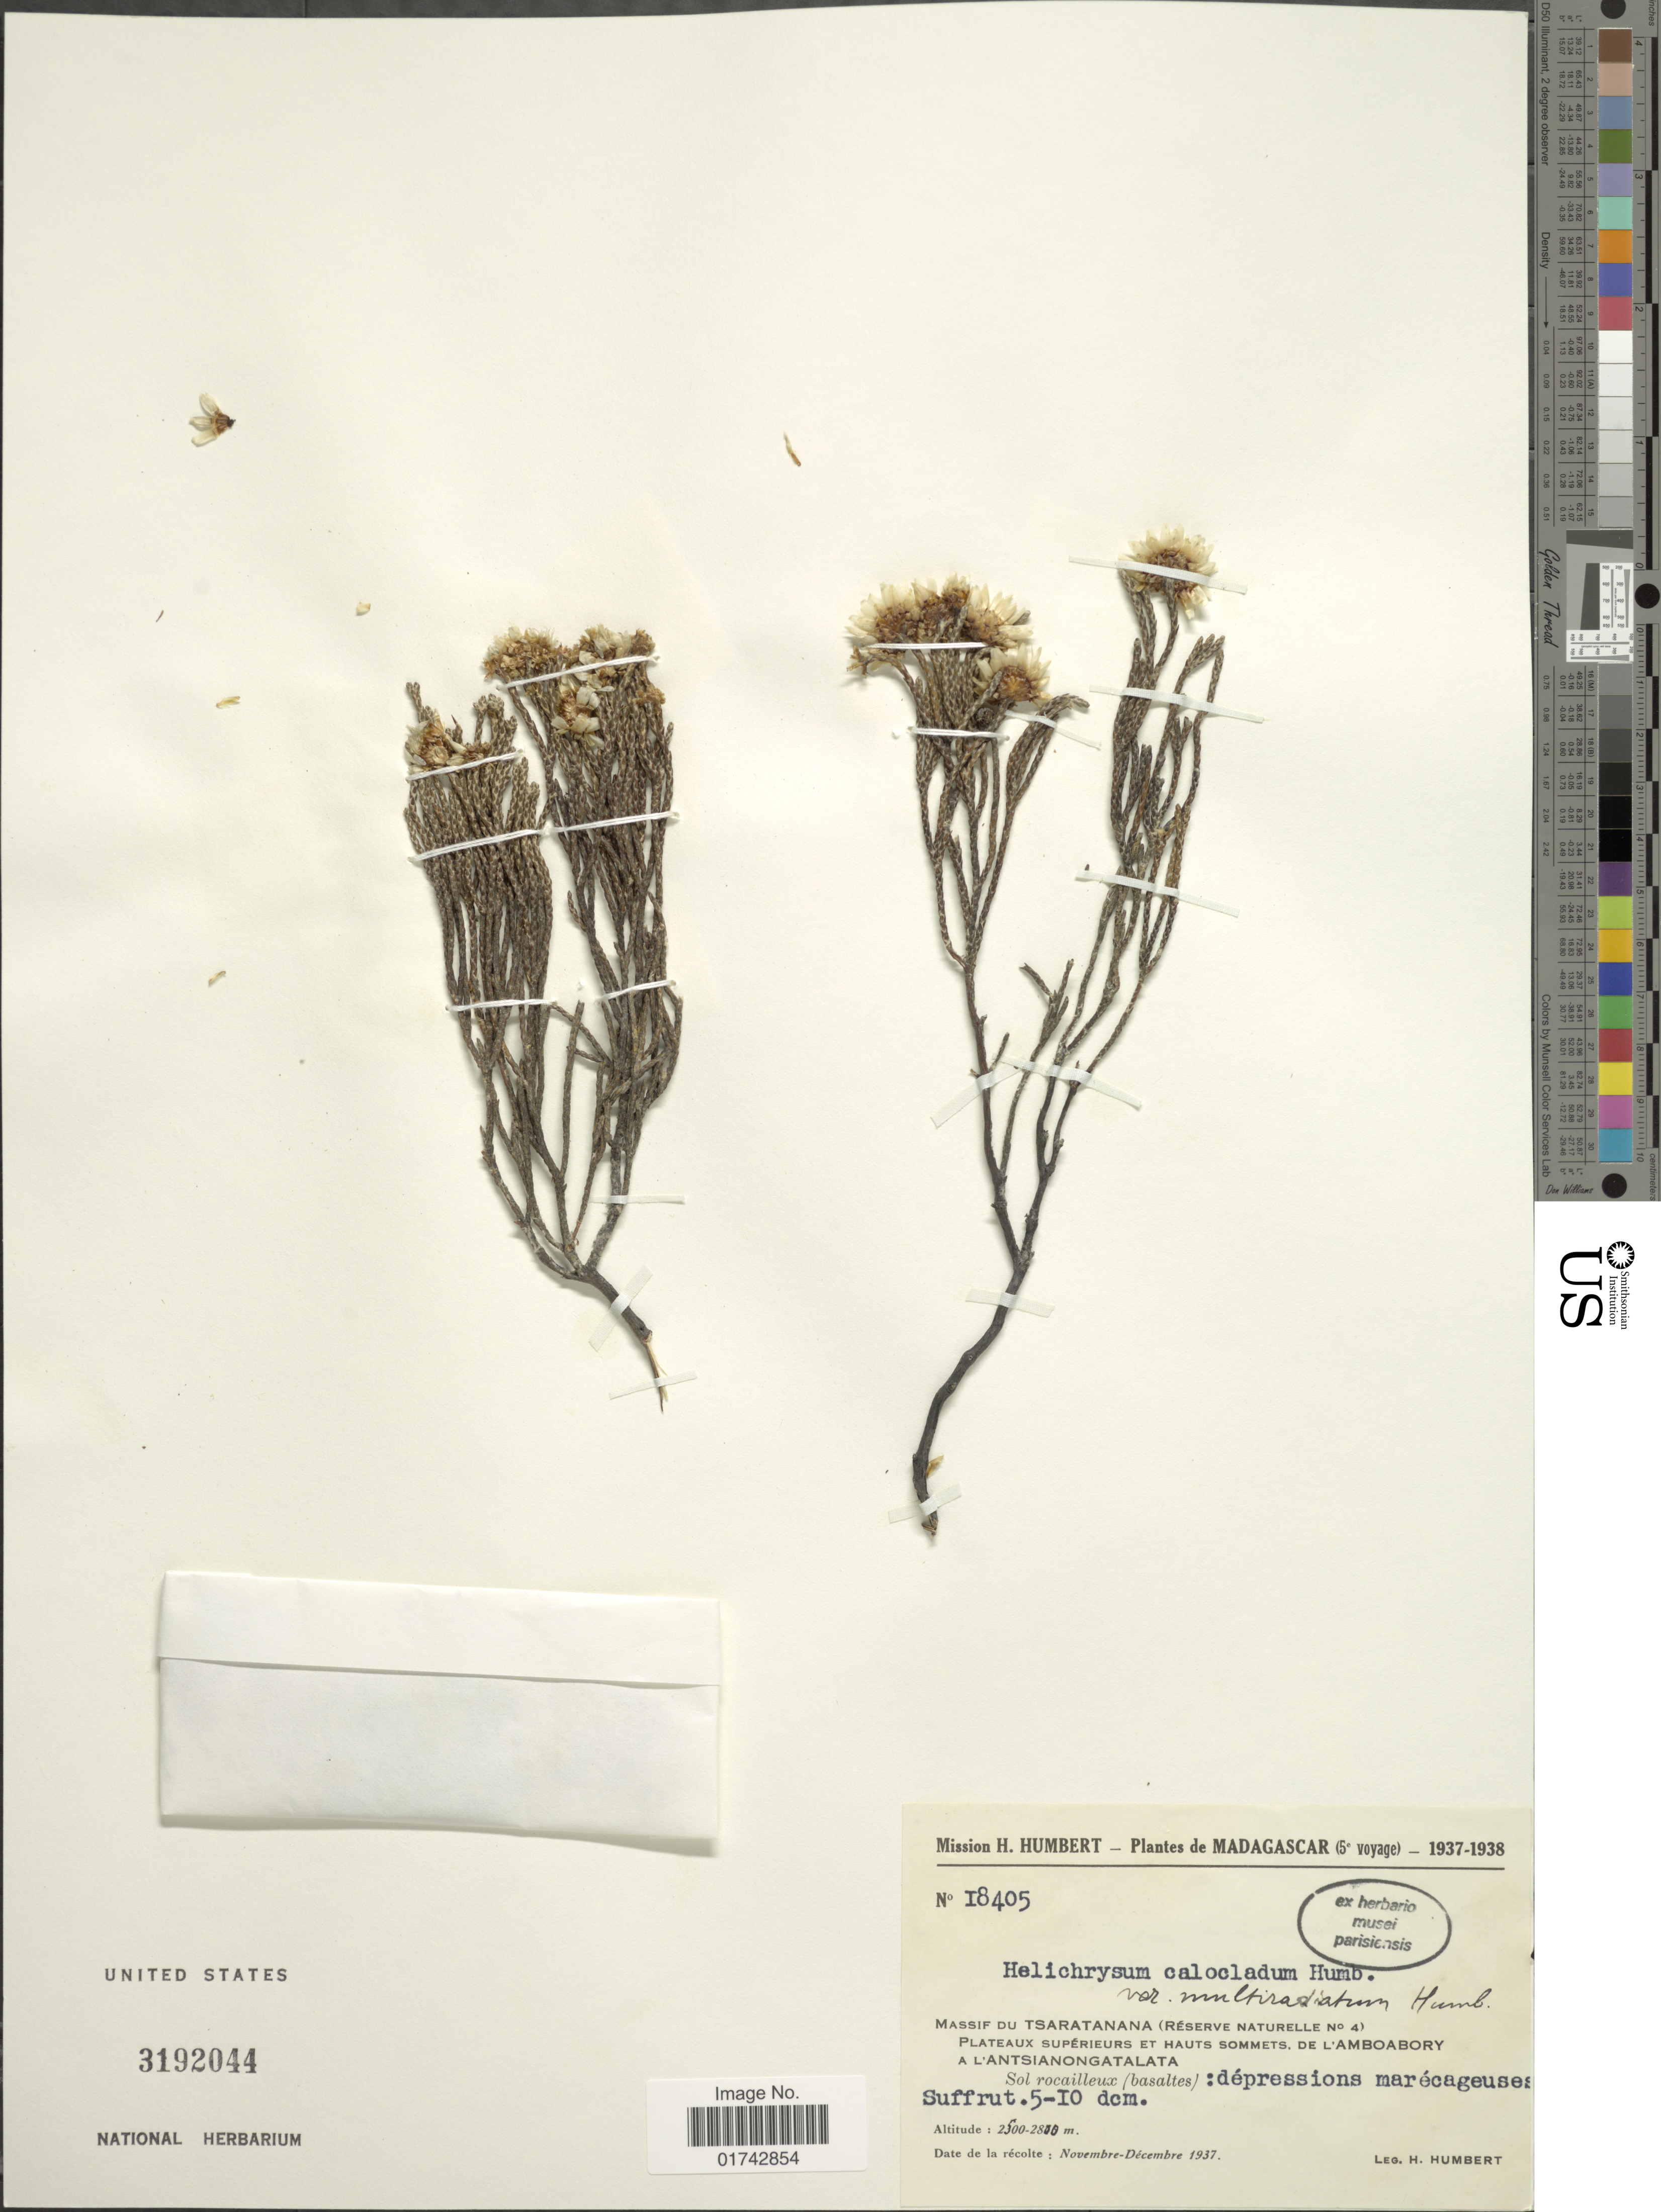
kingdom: Plantae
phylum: Tracheophyta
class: Magnoliopsida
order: Asterales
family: Asteraceae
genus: Helichrysum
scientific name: Helichrysum calocladum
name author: Humbert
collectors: H. Humbert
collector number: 18405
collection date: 1937-11/1937-12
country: Madagascar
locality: Massif du Tsaratanana (Réserve Naturelle no 4). Plateaux Supérieurs et hauts sommets, de L'Amboabory a L'Antsianongatalata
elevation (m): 2500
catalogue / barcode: US 3192044